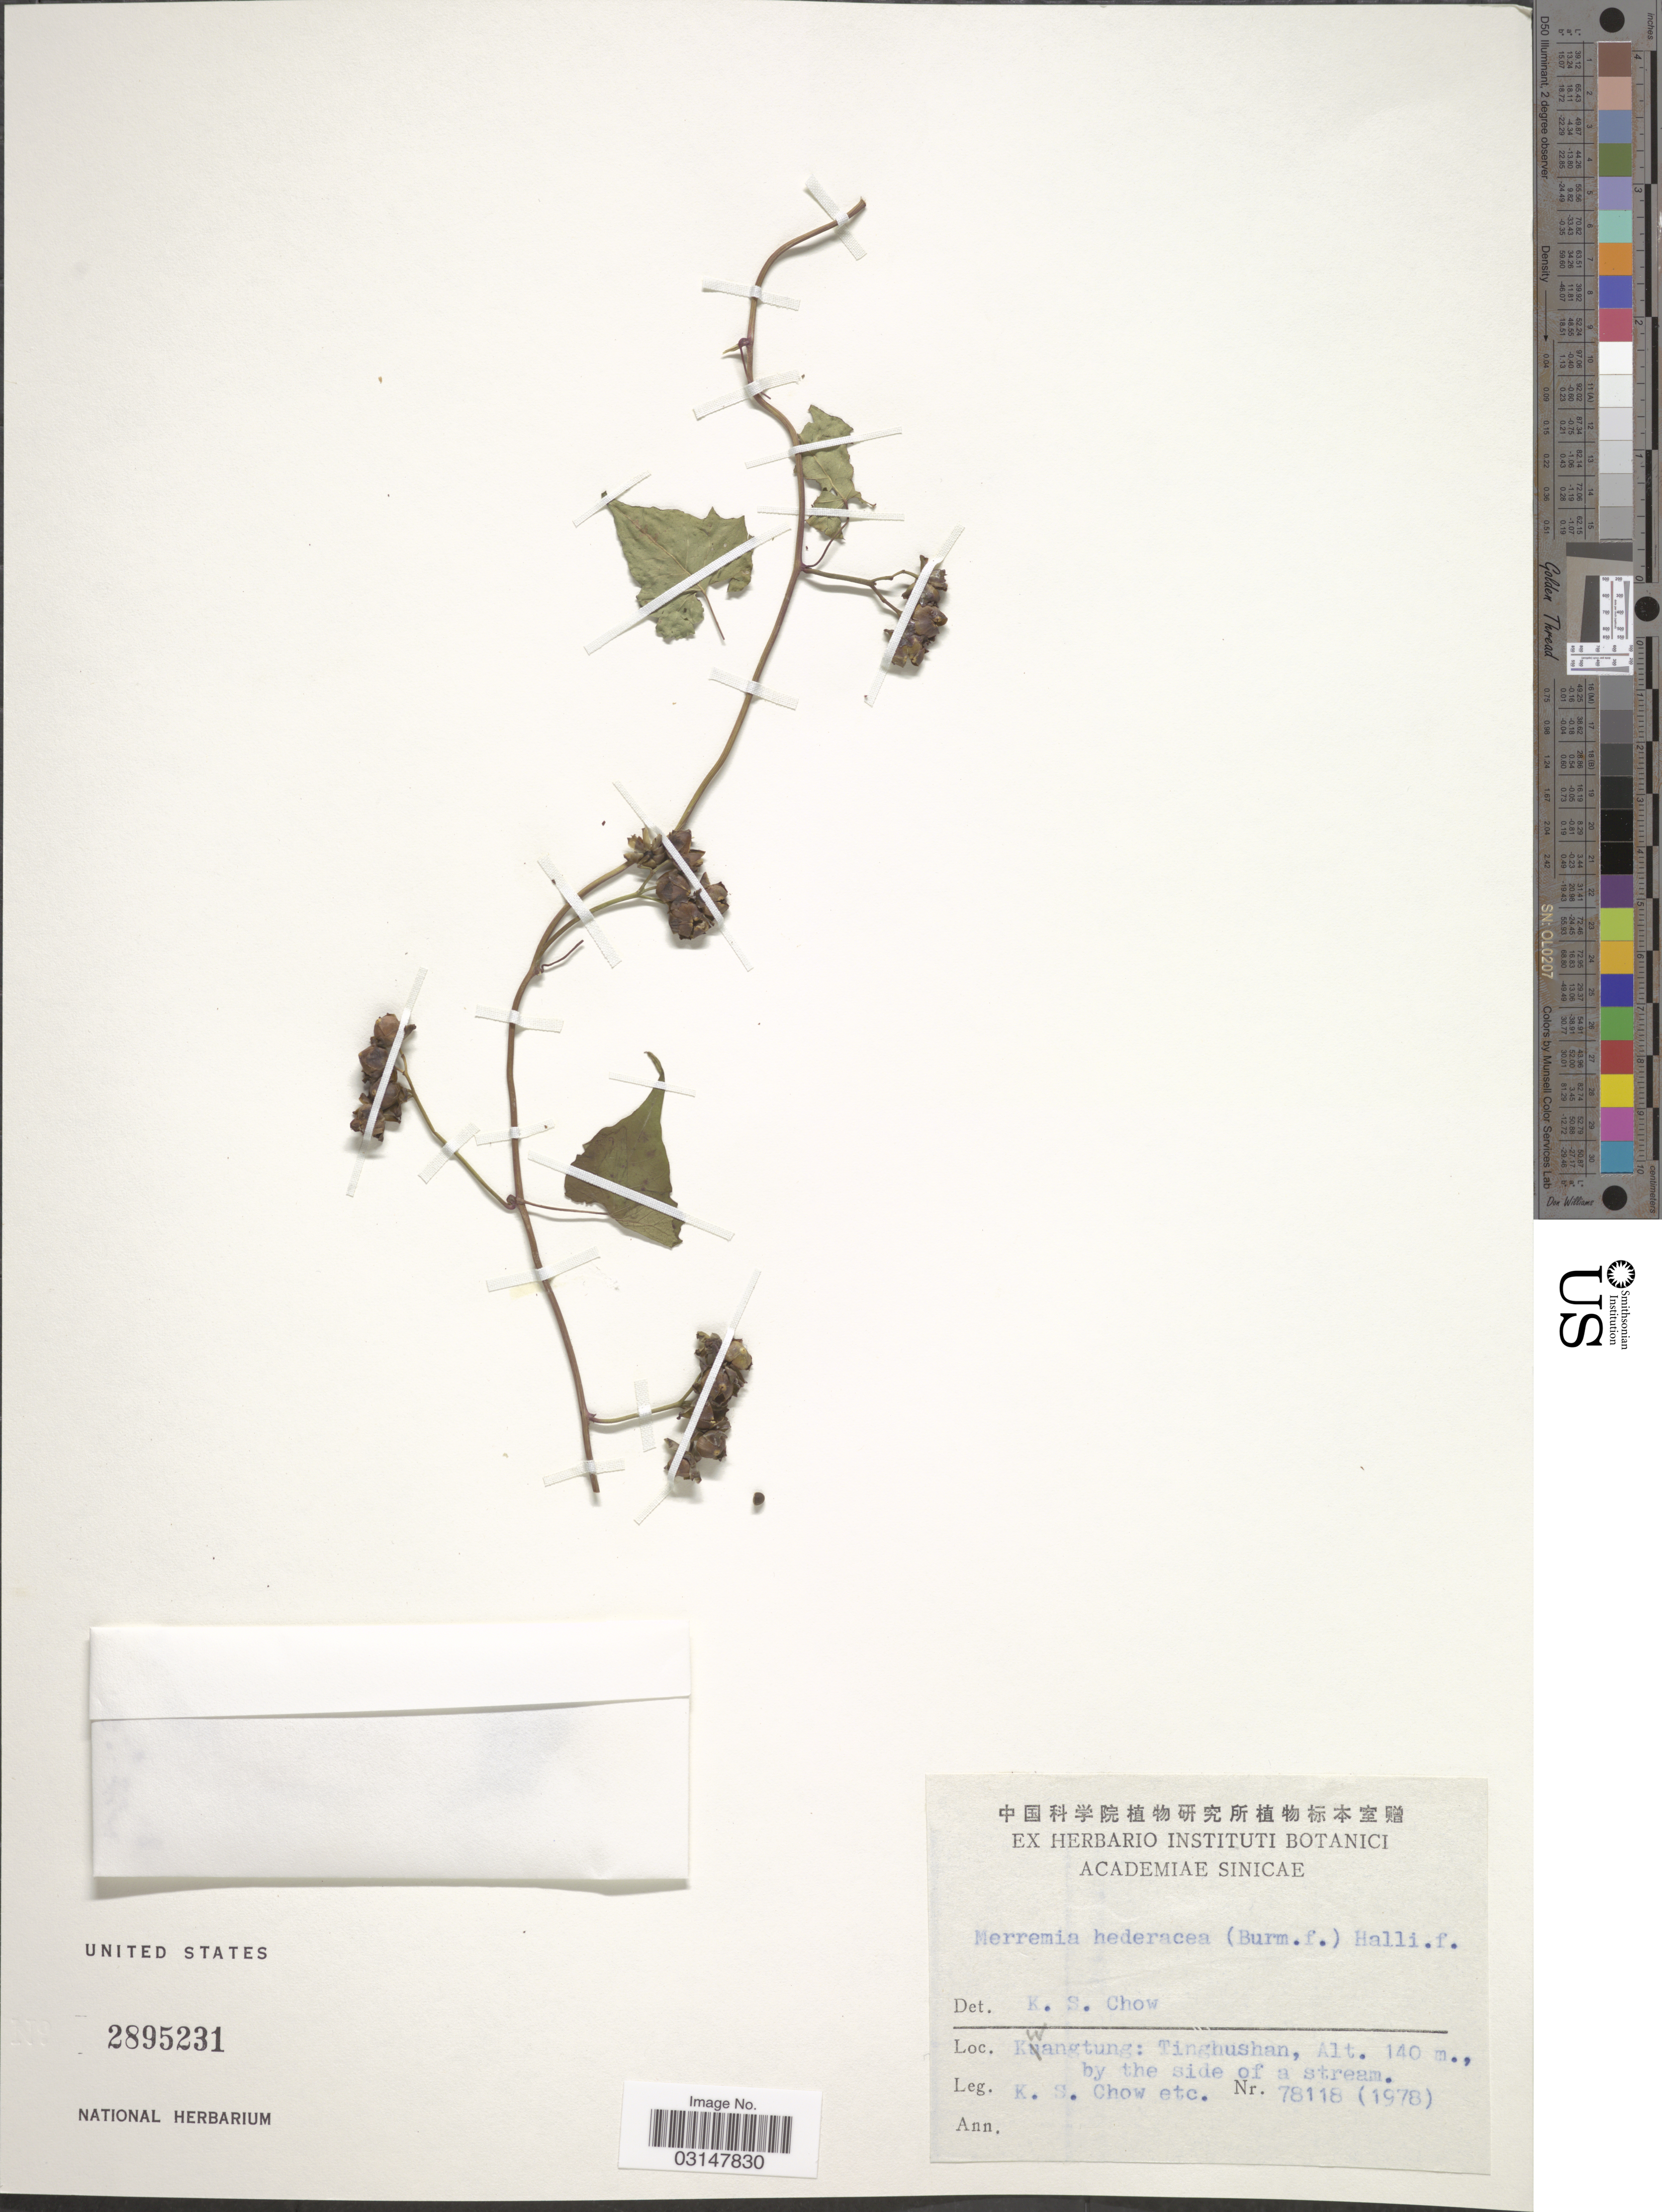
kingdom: Plantae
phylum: Tracheophyta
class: Magnoliopsida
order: Solanales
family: Convolvulaceae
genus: Merremia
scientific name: Merremia hederacea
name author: (Burm. f.) Hallier f.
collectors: K. S. Chow & et al.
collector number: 78118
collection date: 1978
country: China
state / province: Guangdong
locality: Kwangtung: Tinghushan.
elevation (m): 140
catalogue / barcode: US 2895231